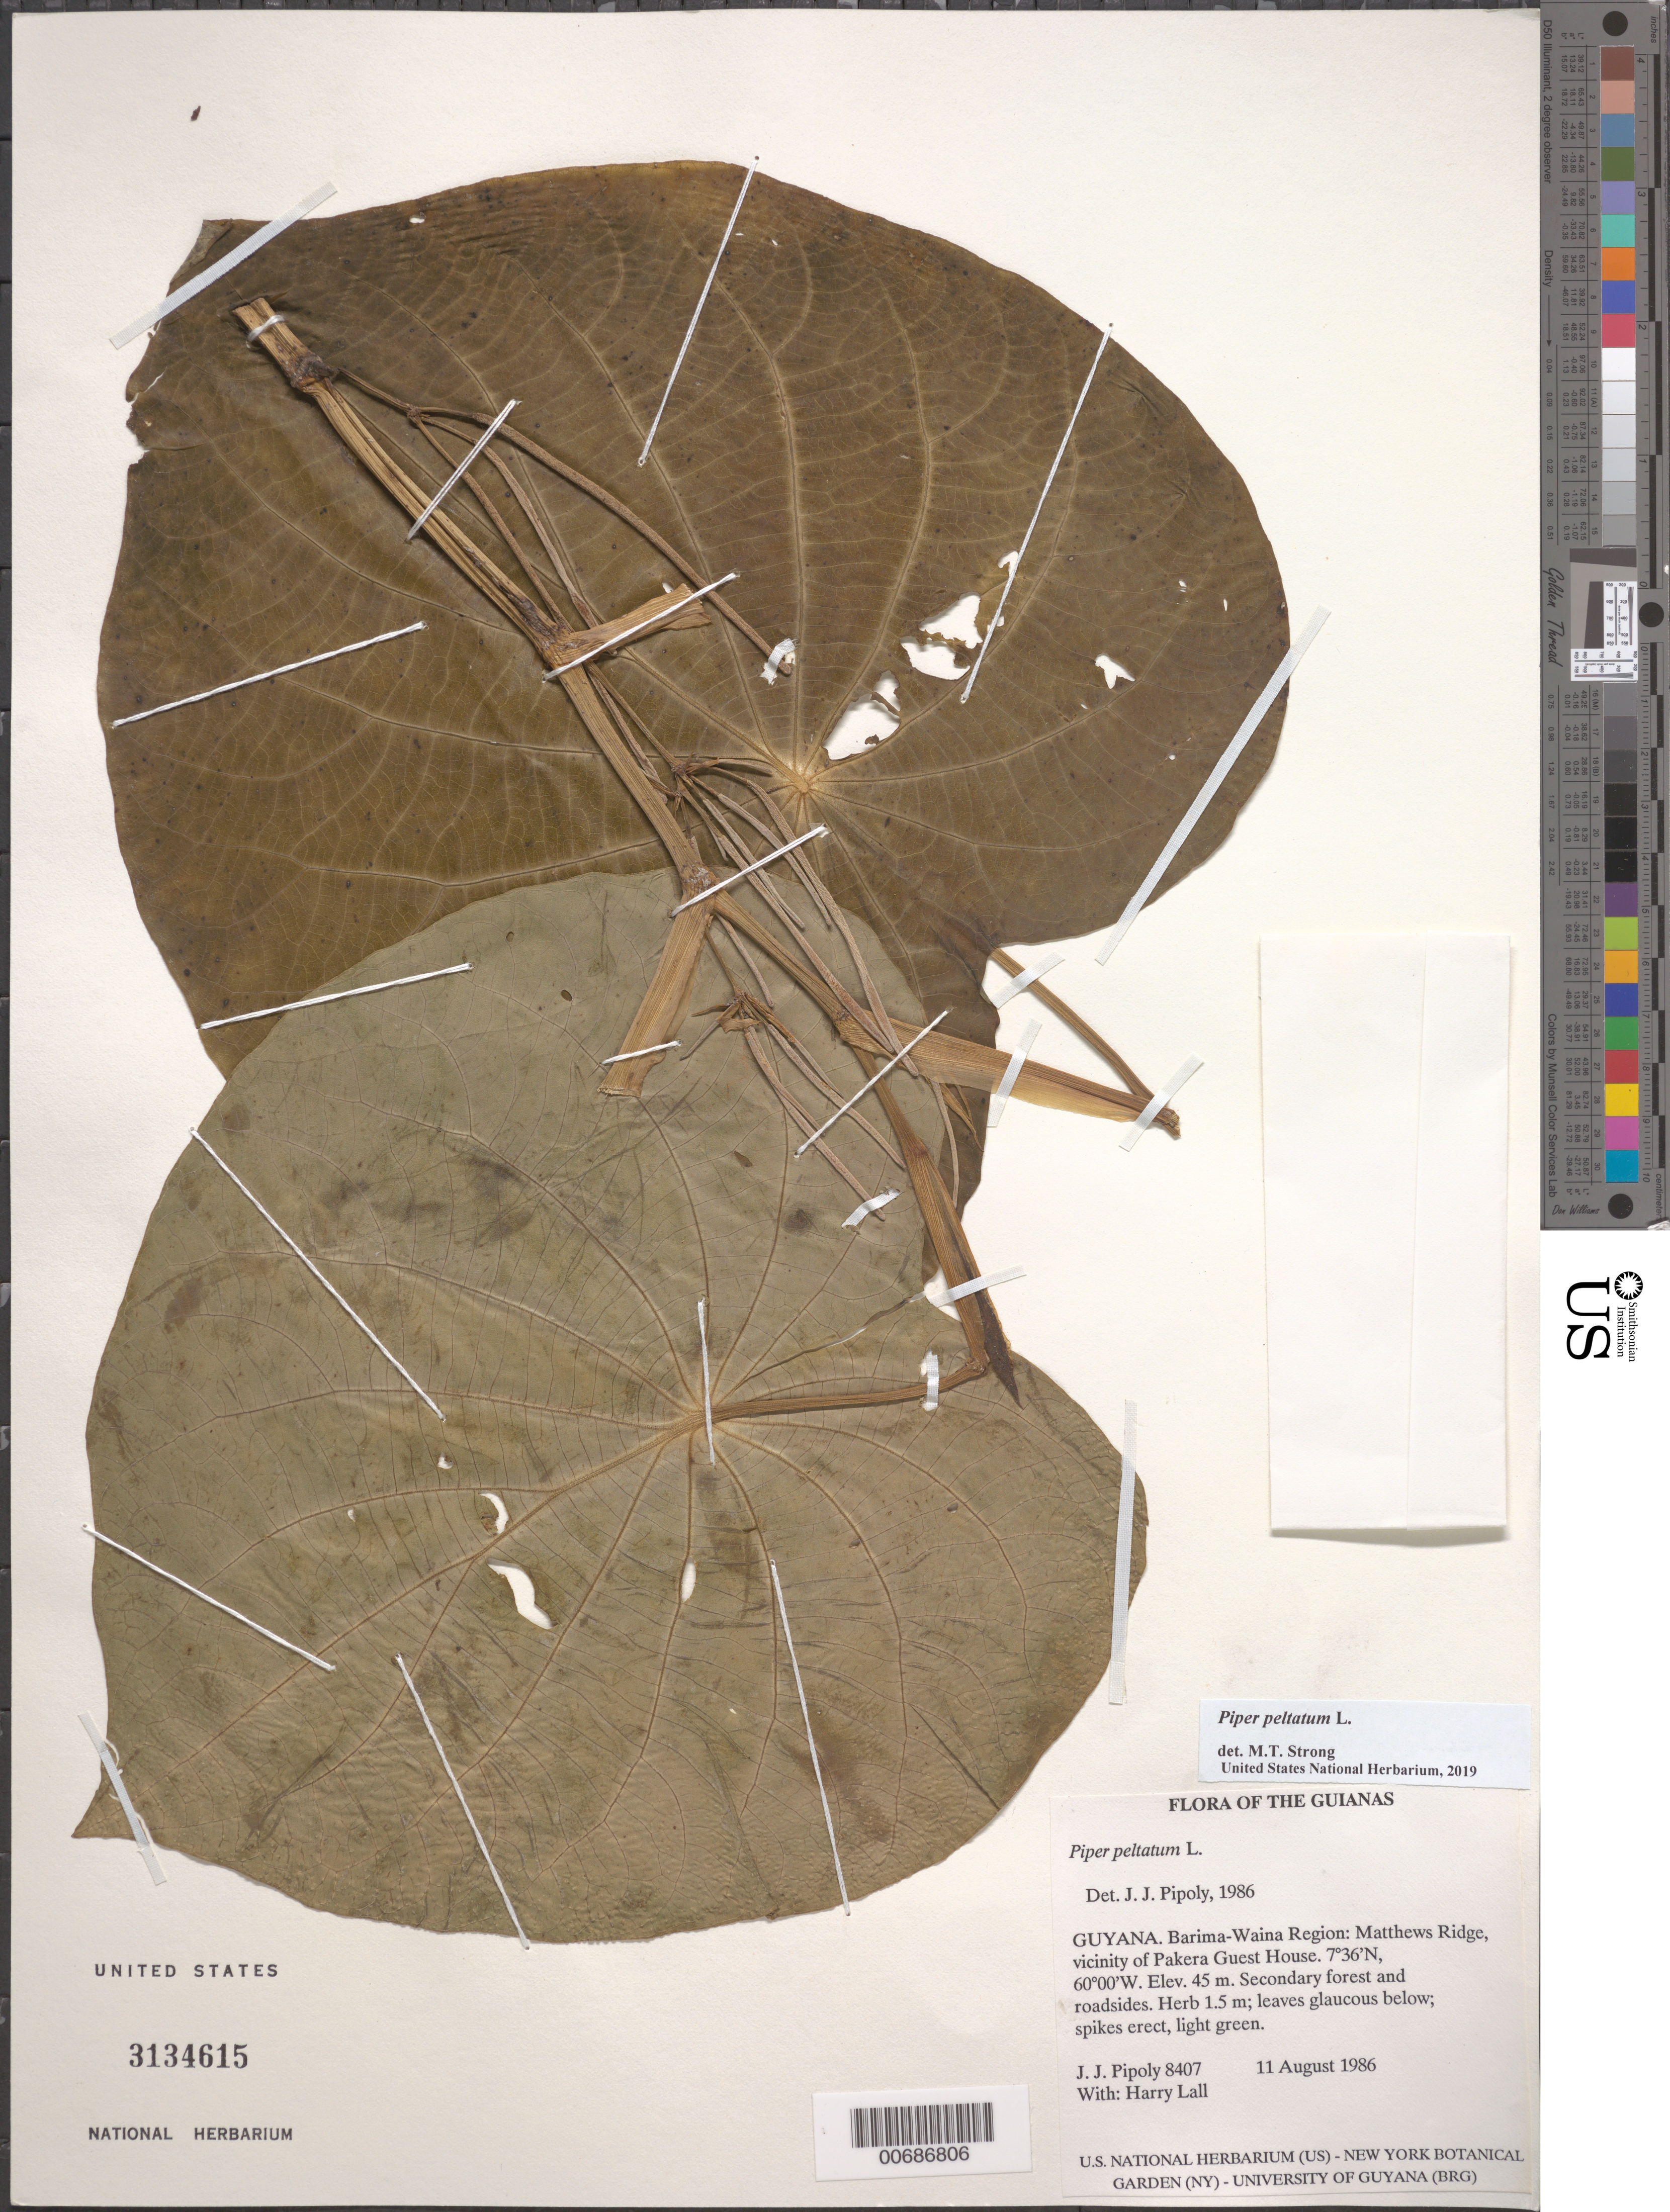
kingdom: Plantae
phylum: Tracheophyta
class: Magnoliopsida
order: Piperales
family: Piperaceae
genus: Piper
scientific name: Piper peltatum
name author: L.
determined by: Strong, M. T., (US), Smithsonian Institution - National Museum of Natural History (UNITED STATES)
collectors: J. J. Pipoly & H. Lall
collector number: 8407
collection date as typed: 11 August 1986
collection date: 1986-08-11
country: Guyana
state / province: Barima-Waini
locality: Matthews Ridge, vicinity of Pakera Guest House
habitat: Secondary forest and roadsides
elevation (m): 45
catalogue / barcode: US 3134615